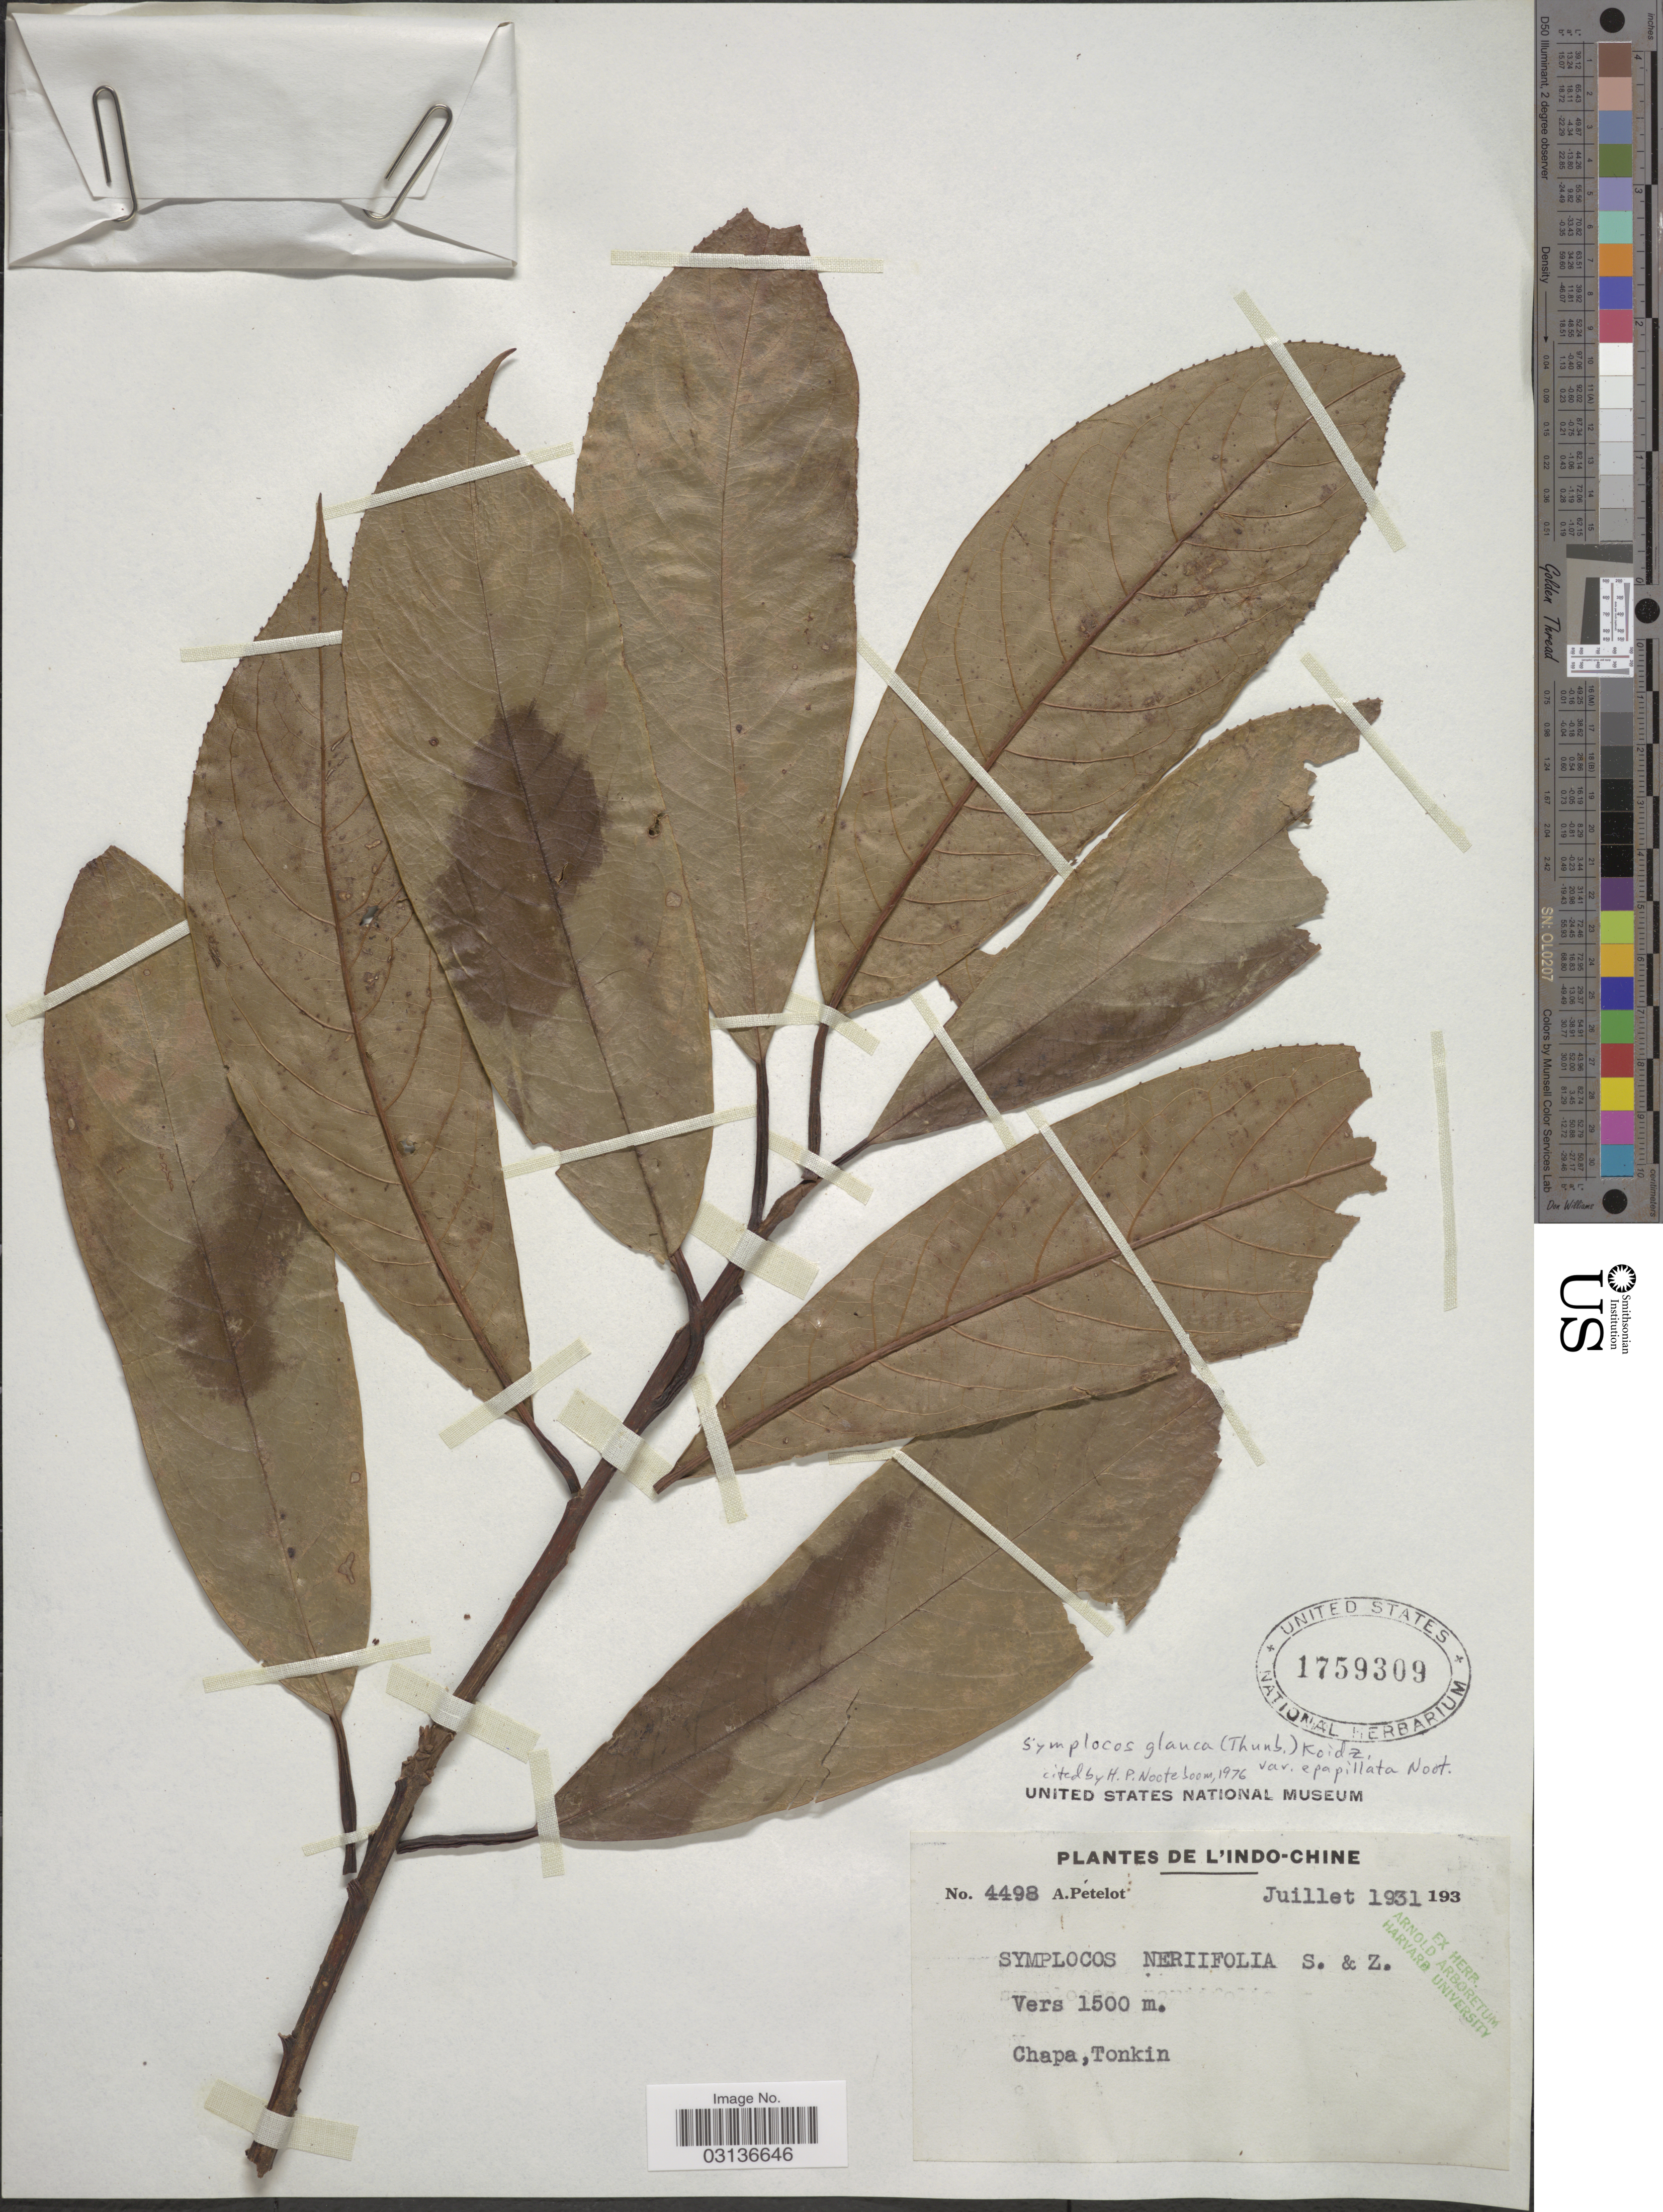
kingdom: Plantae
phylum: Tracheophyta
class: Magnoliopsida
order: Ericales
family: Symplocaceae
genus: Symplocos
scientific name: Symplocos glauca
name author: (Thunb.) Koidz.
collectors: A. Petelot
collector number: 4498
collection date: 1931-07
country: Vietnam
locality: Indo-Chine. Chapa, Tonkin.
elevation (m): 1500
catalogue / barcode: US 1759309